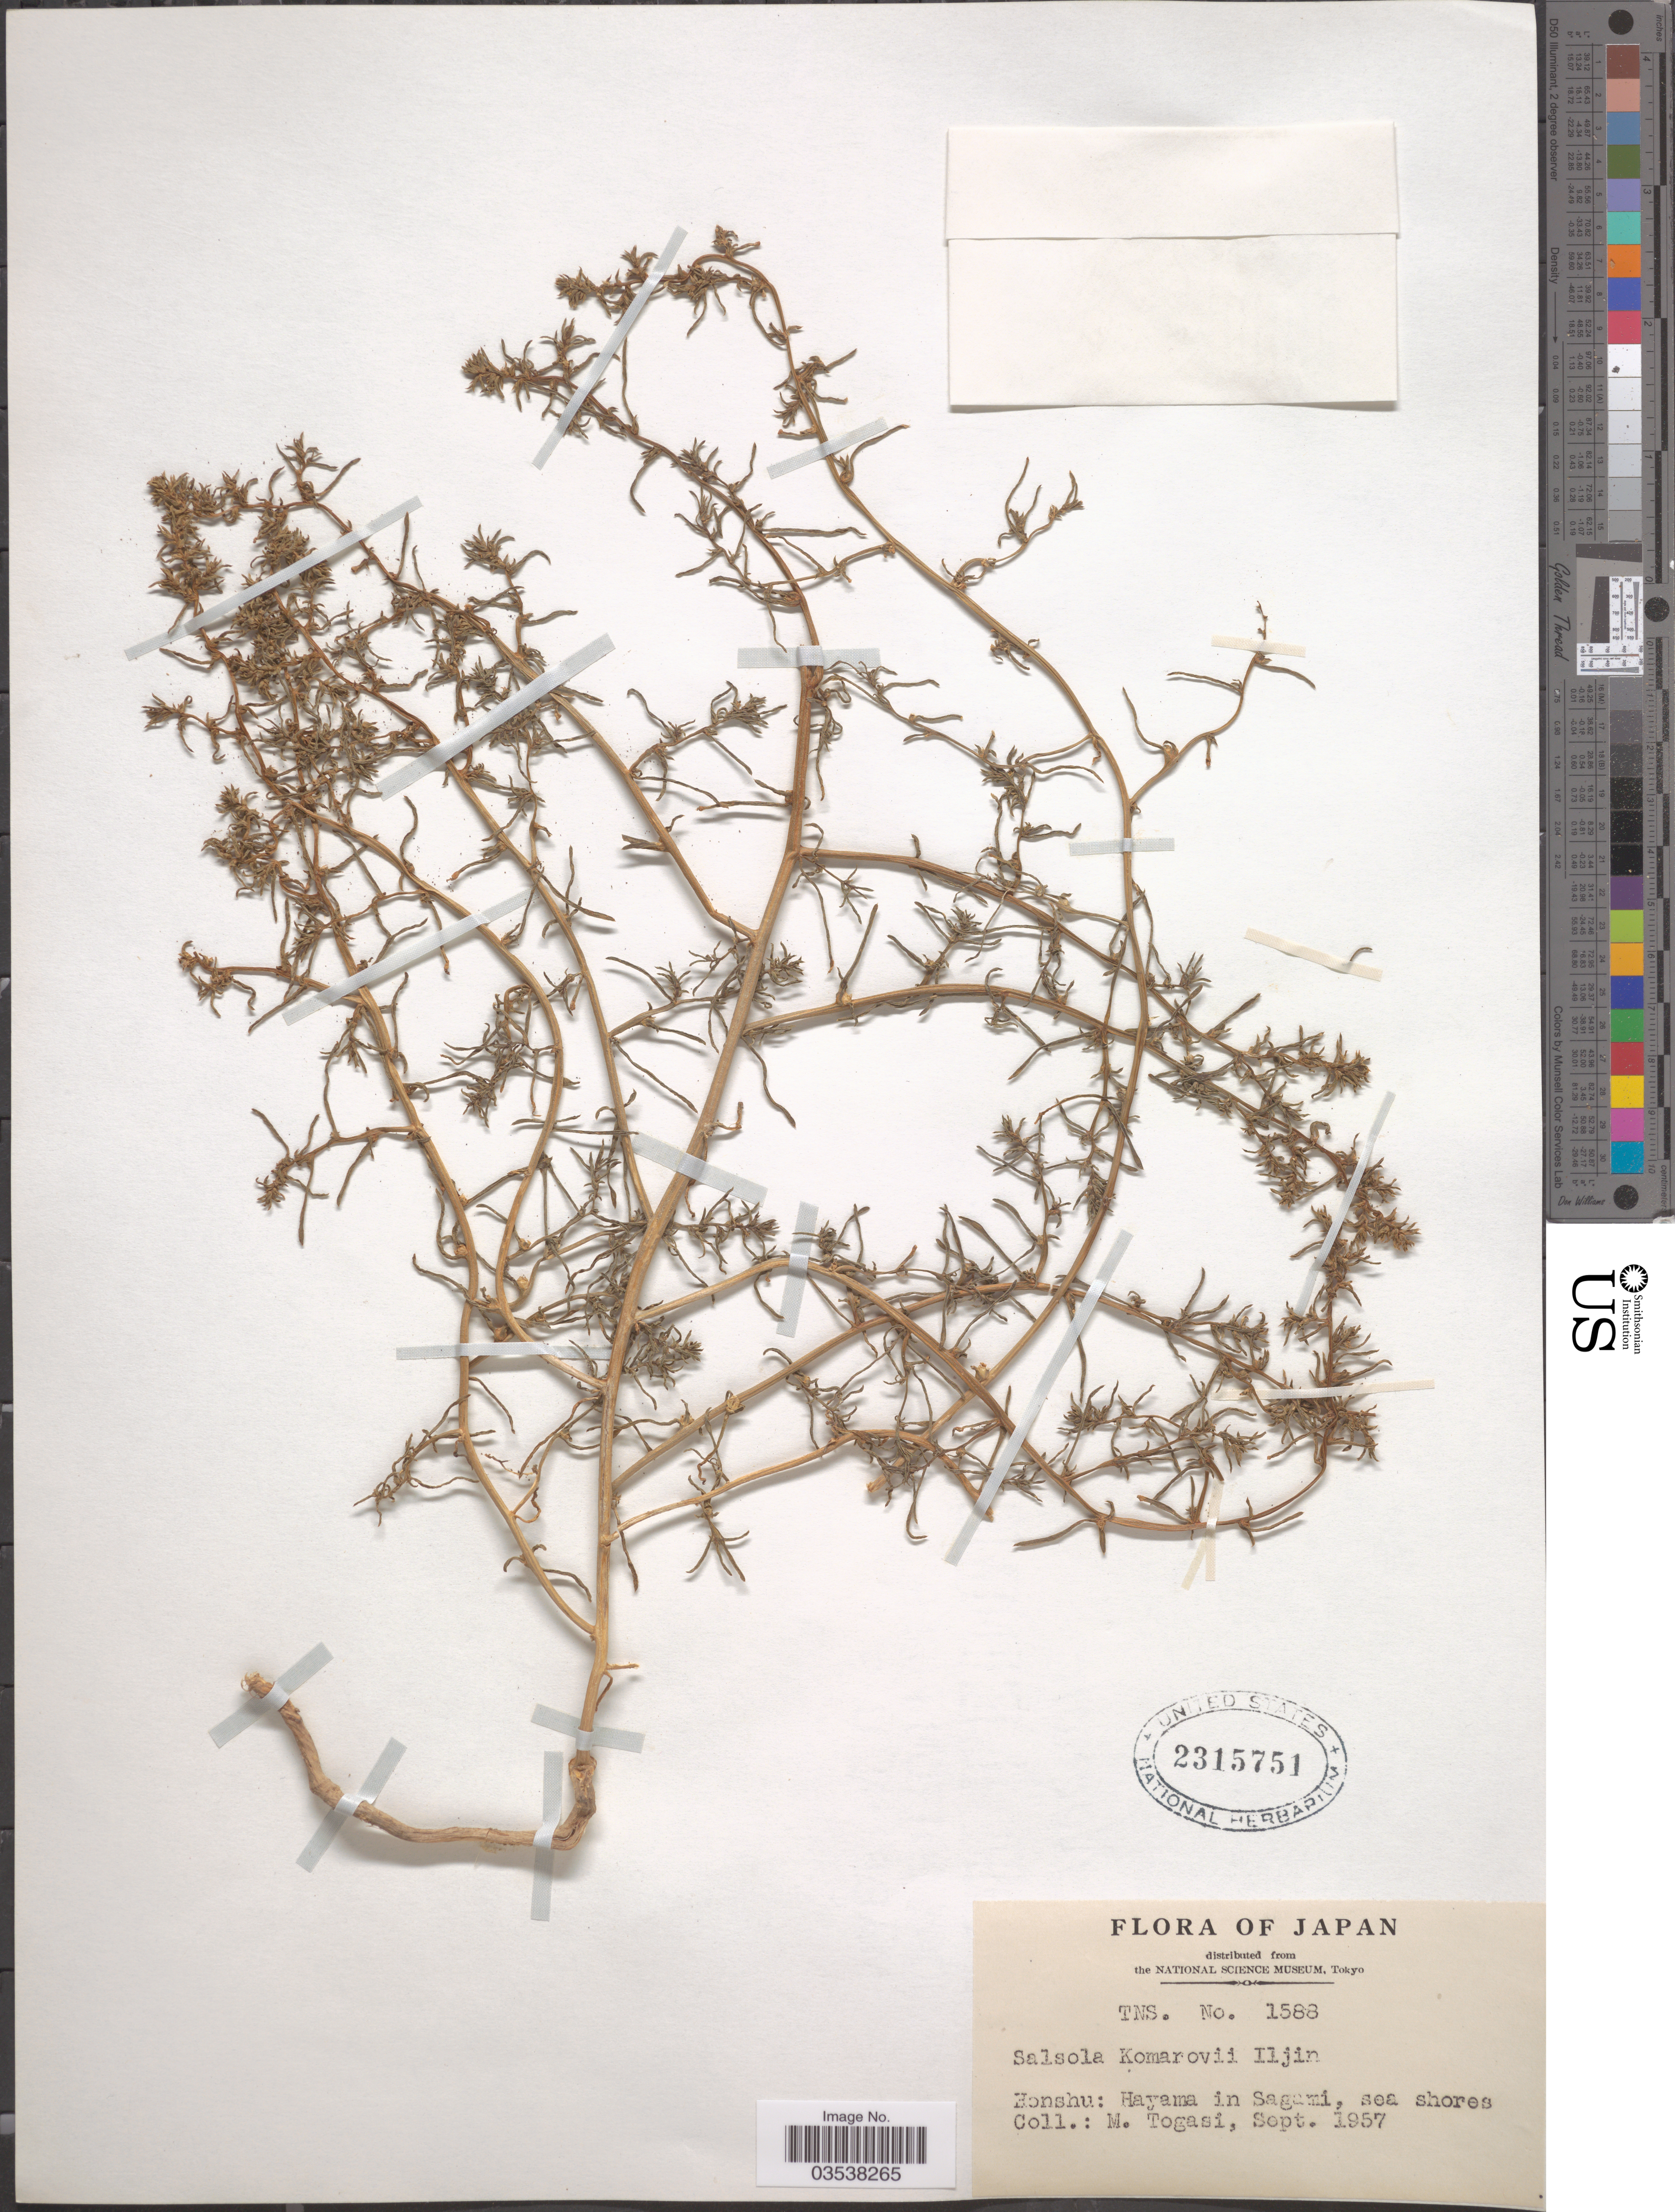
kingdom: Plantae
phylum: Tracheophyta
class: Magnoliopsida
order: Caryophyllales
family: Amaranthaceae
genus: Salsola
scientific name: Salsola komarovii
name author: Iljin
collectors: M. Togasi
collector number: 1588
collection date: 1957-09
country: Japan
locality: Honshu: Hayama in Sagami, sea shores.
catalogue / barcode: US 2315751